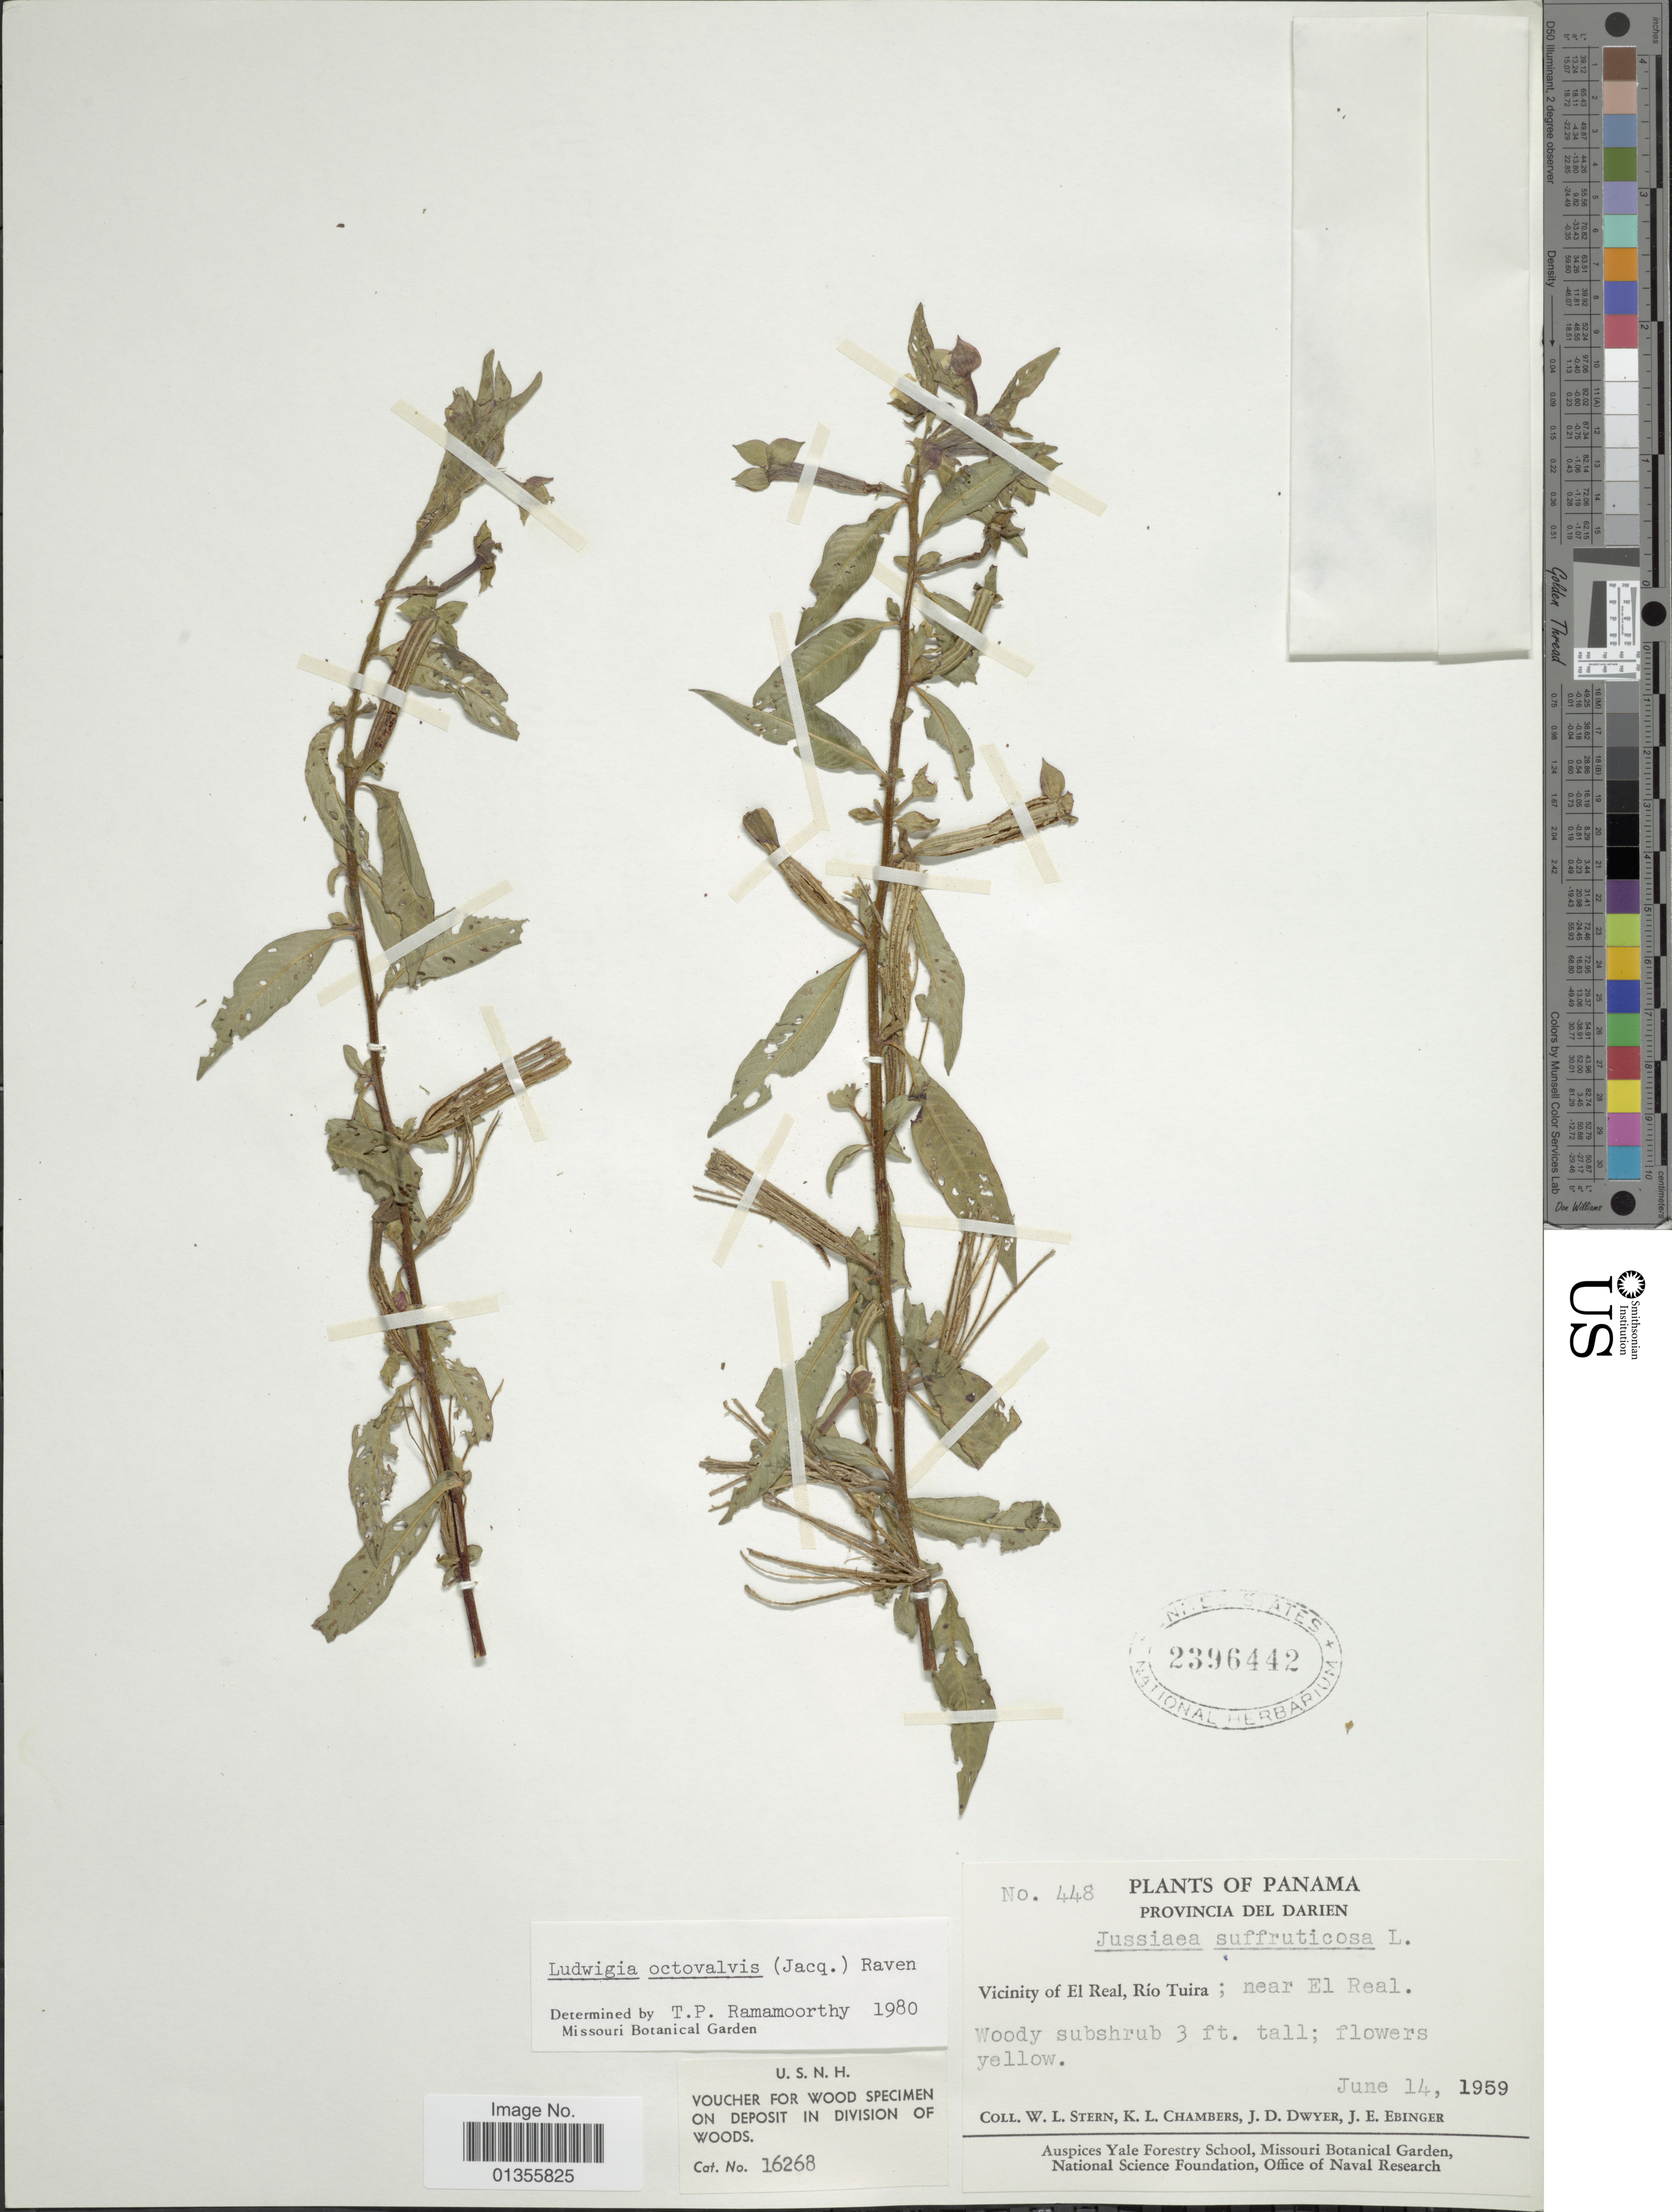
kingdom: Plantae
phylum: Tracheophyta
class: Magnoliopsida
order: Myrtales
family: Onagraceae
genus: Ludwigia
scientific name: Ludwigia octovalvis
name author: (Jacq.) P.H. Raven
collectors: W. L. Stern, K. Chambers, J. D. Dwyer & J. Ebinger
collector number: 448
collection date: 1959-06-14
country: Panama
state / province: Darién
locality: Provincia del Darien. Vicinity of El Real, Río Tuira; near El Real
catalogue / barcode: US 2396442